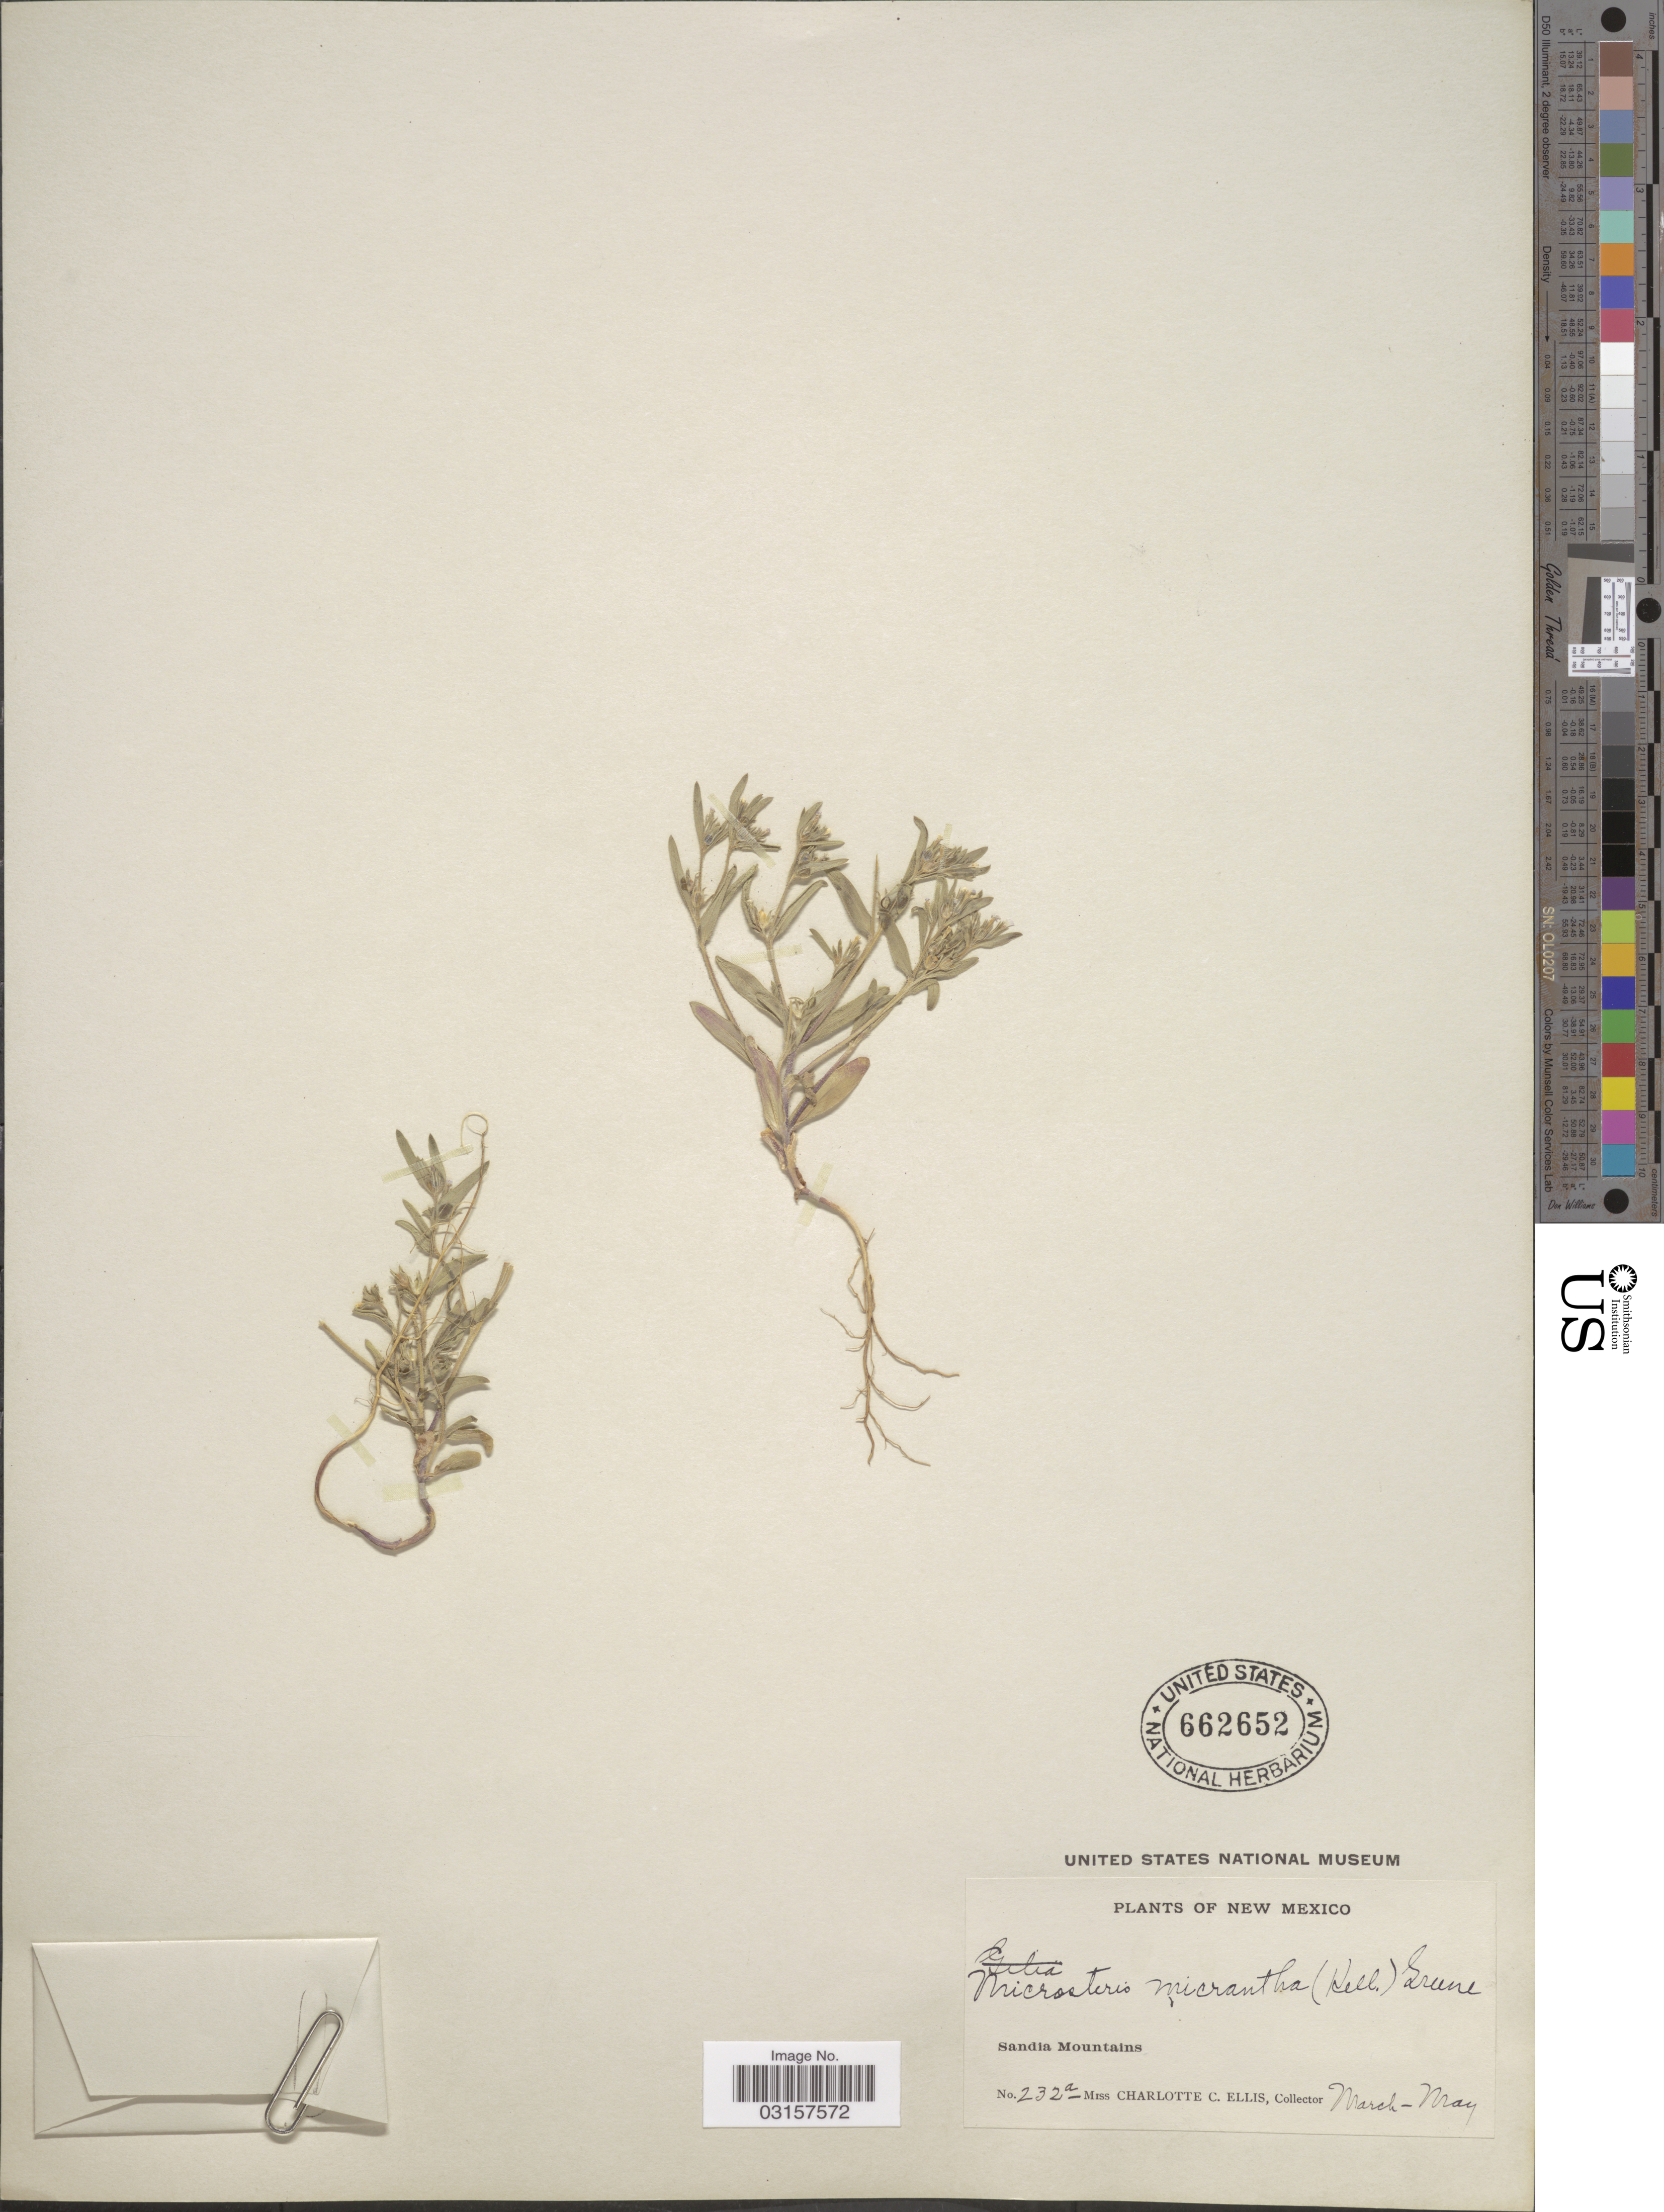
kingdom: Plantae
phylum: Tracheophyta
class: Magnoliopsida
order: Ericales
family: Polemoniaceae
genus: Microsteris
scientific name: Microsteris gracilis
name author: (Hook.) Greene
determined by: (US) Smithsonian Institution - National Museum of Natural History - Department of Botany (UNITED STATES)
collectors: C. C. Ellis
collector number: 232a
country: United States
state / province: New Mexico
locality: Sandia Mountains.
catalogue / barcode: US 662652